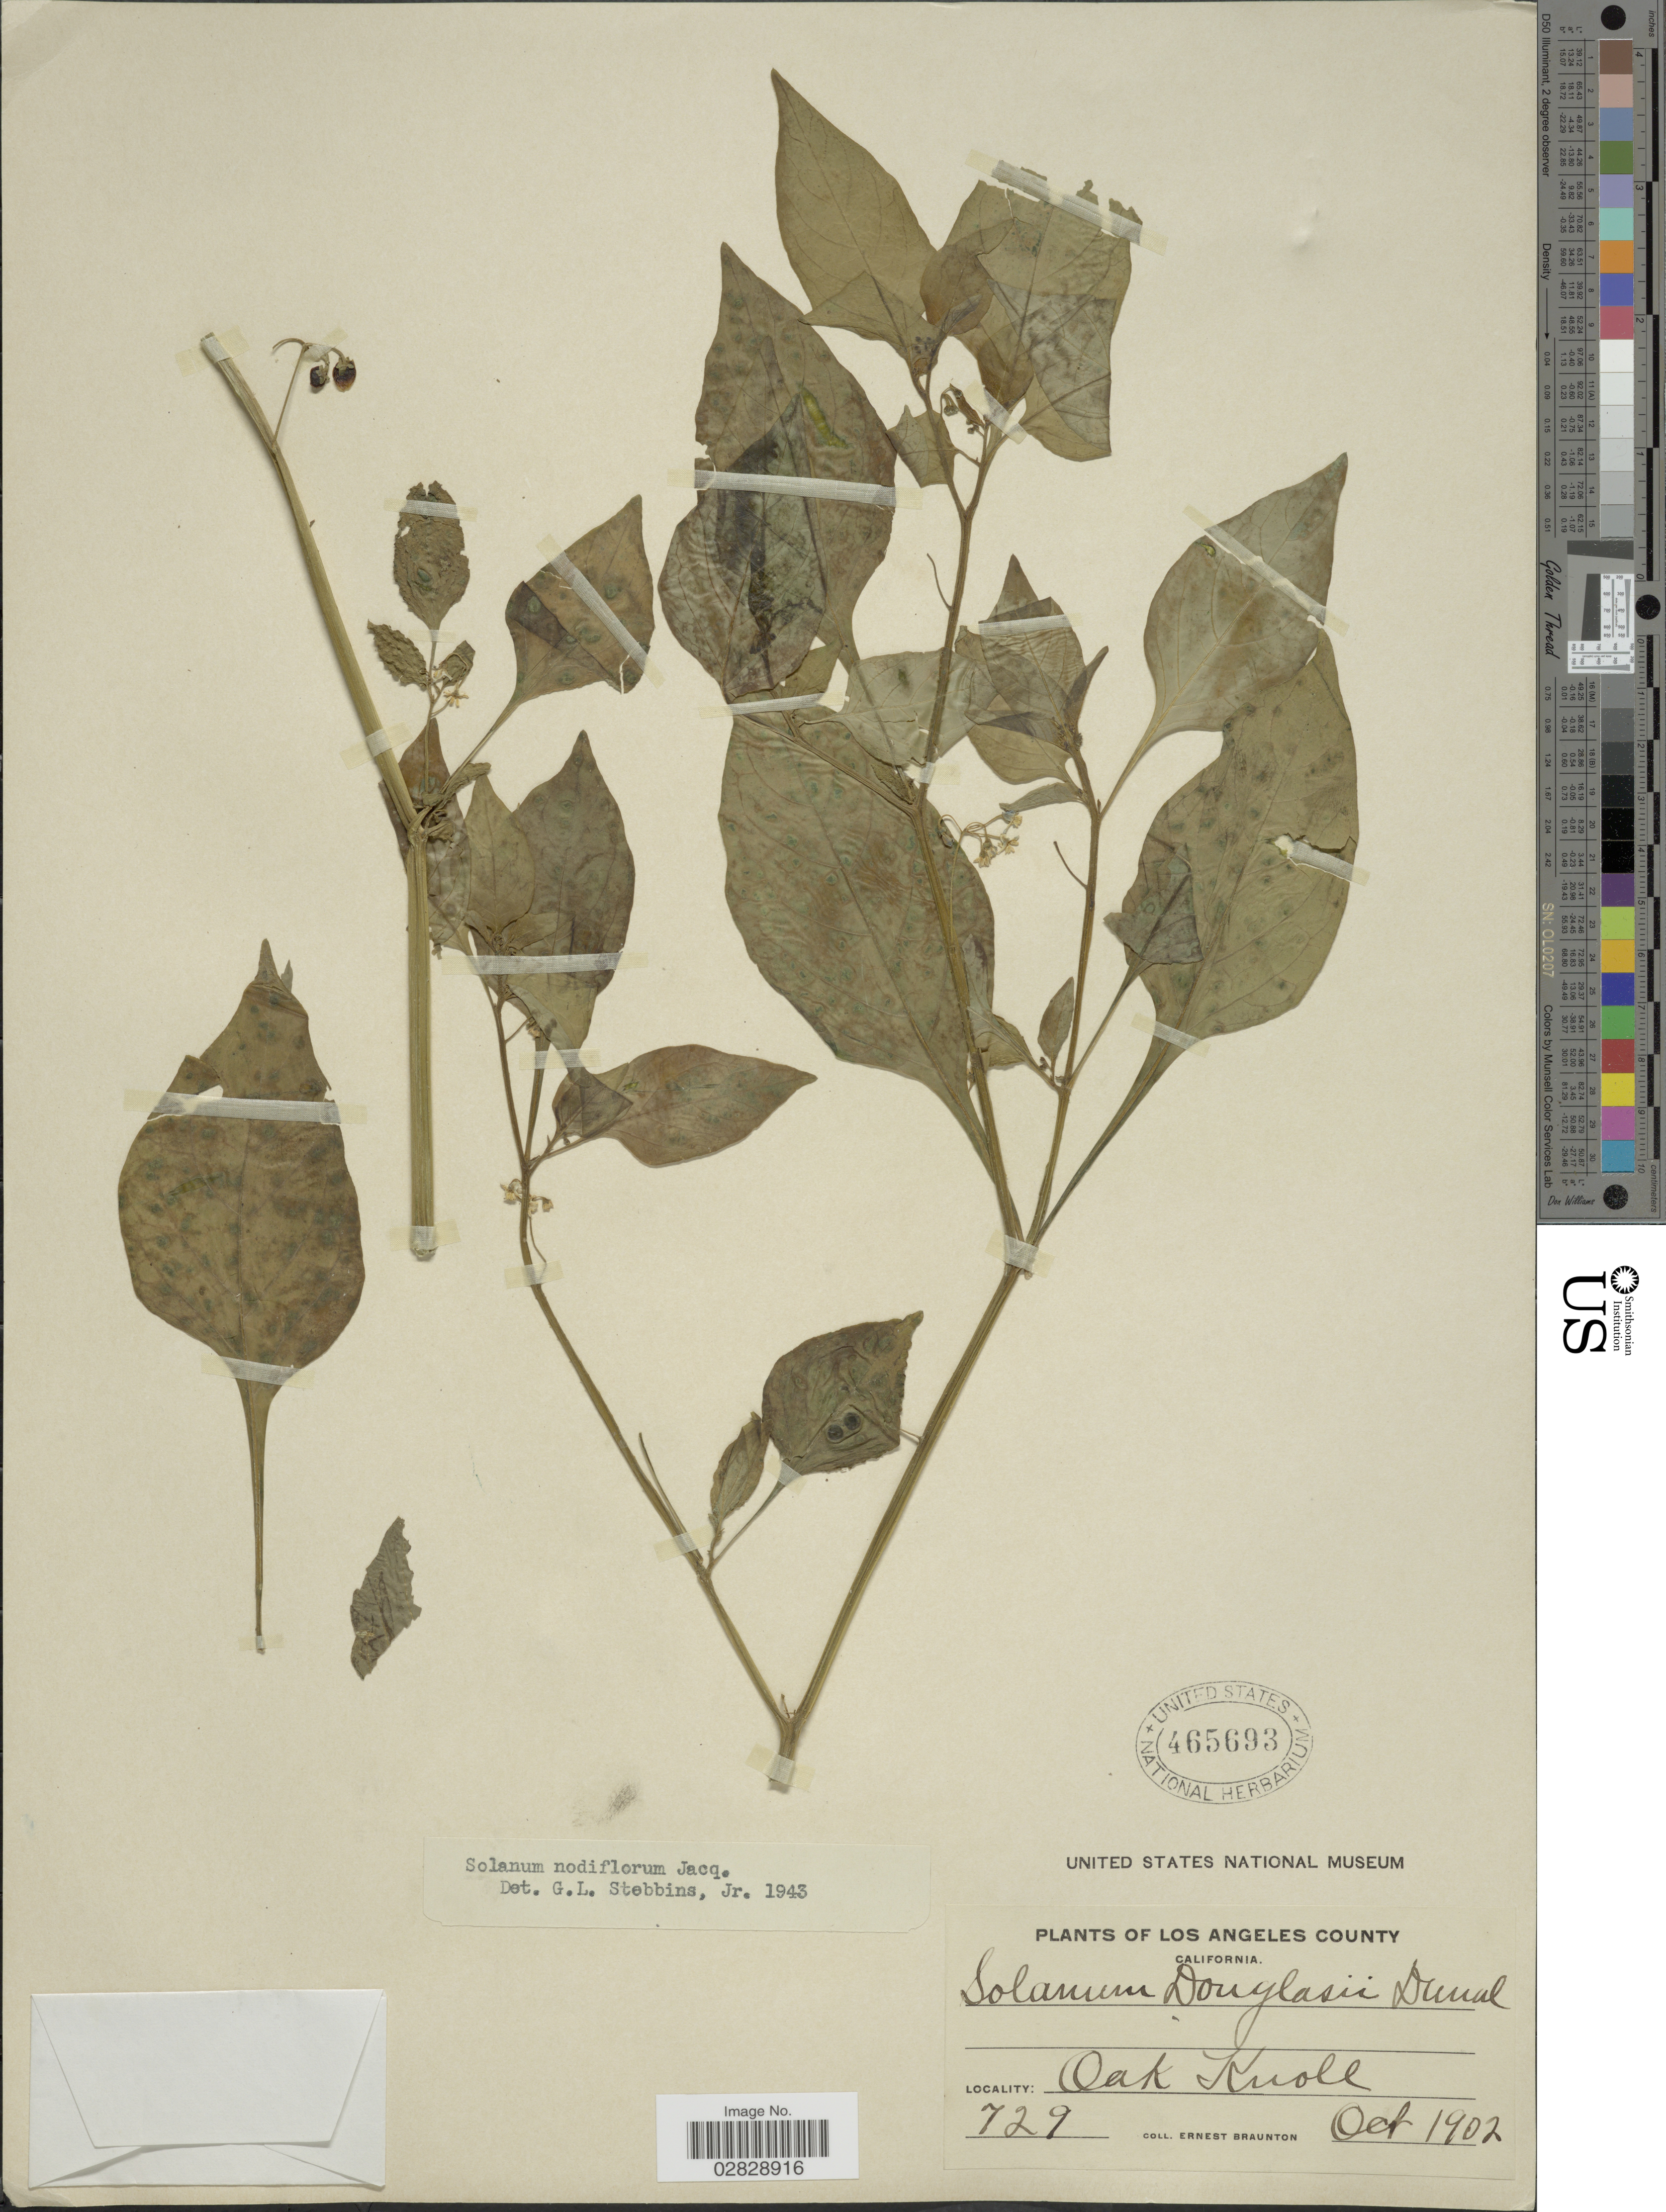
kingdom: Plantae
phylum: Tracheophyta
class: Magnoliopsida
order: Solanales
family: Solanaceae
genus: Solanum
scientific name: Solanum americanum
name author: Mill.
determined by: Knapp, S. D.; Särkinen, T.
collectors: E. Braunton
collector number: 729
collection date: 1902-10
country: United States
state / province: California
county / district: Los Angeles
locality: Los Angeles County. Oak Knoll.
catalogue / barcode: US 465693